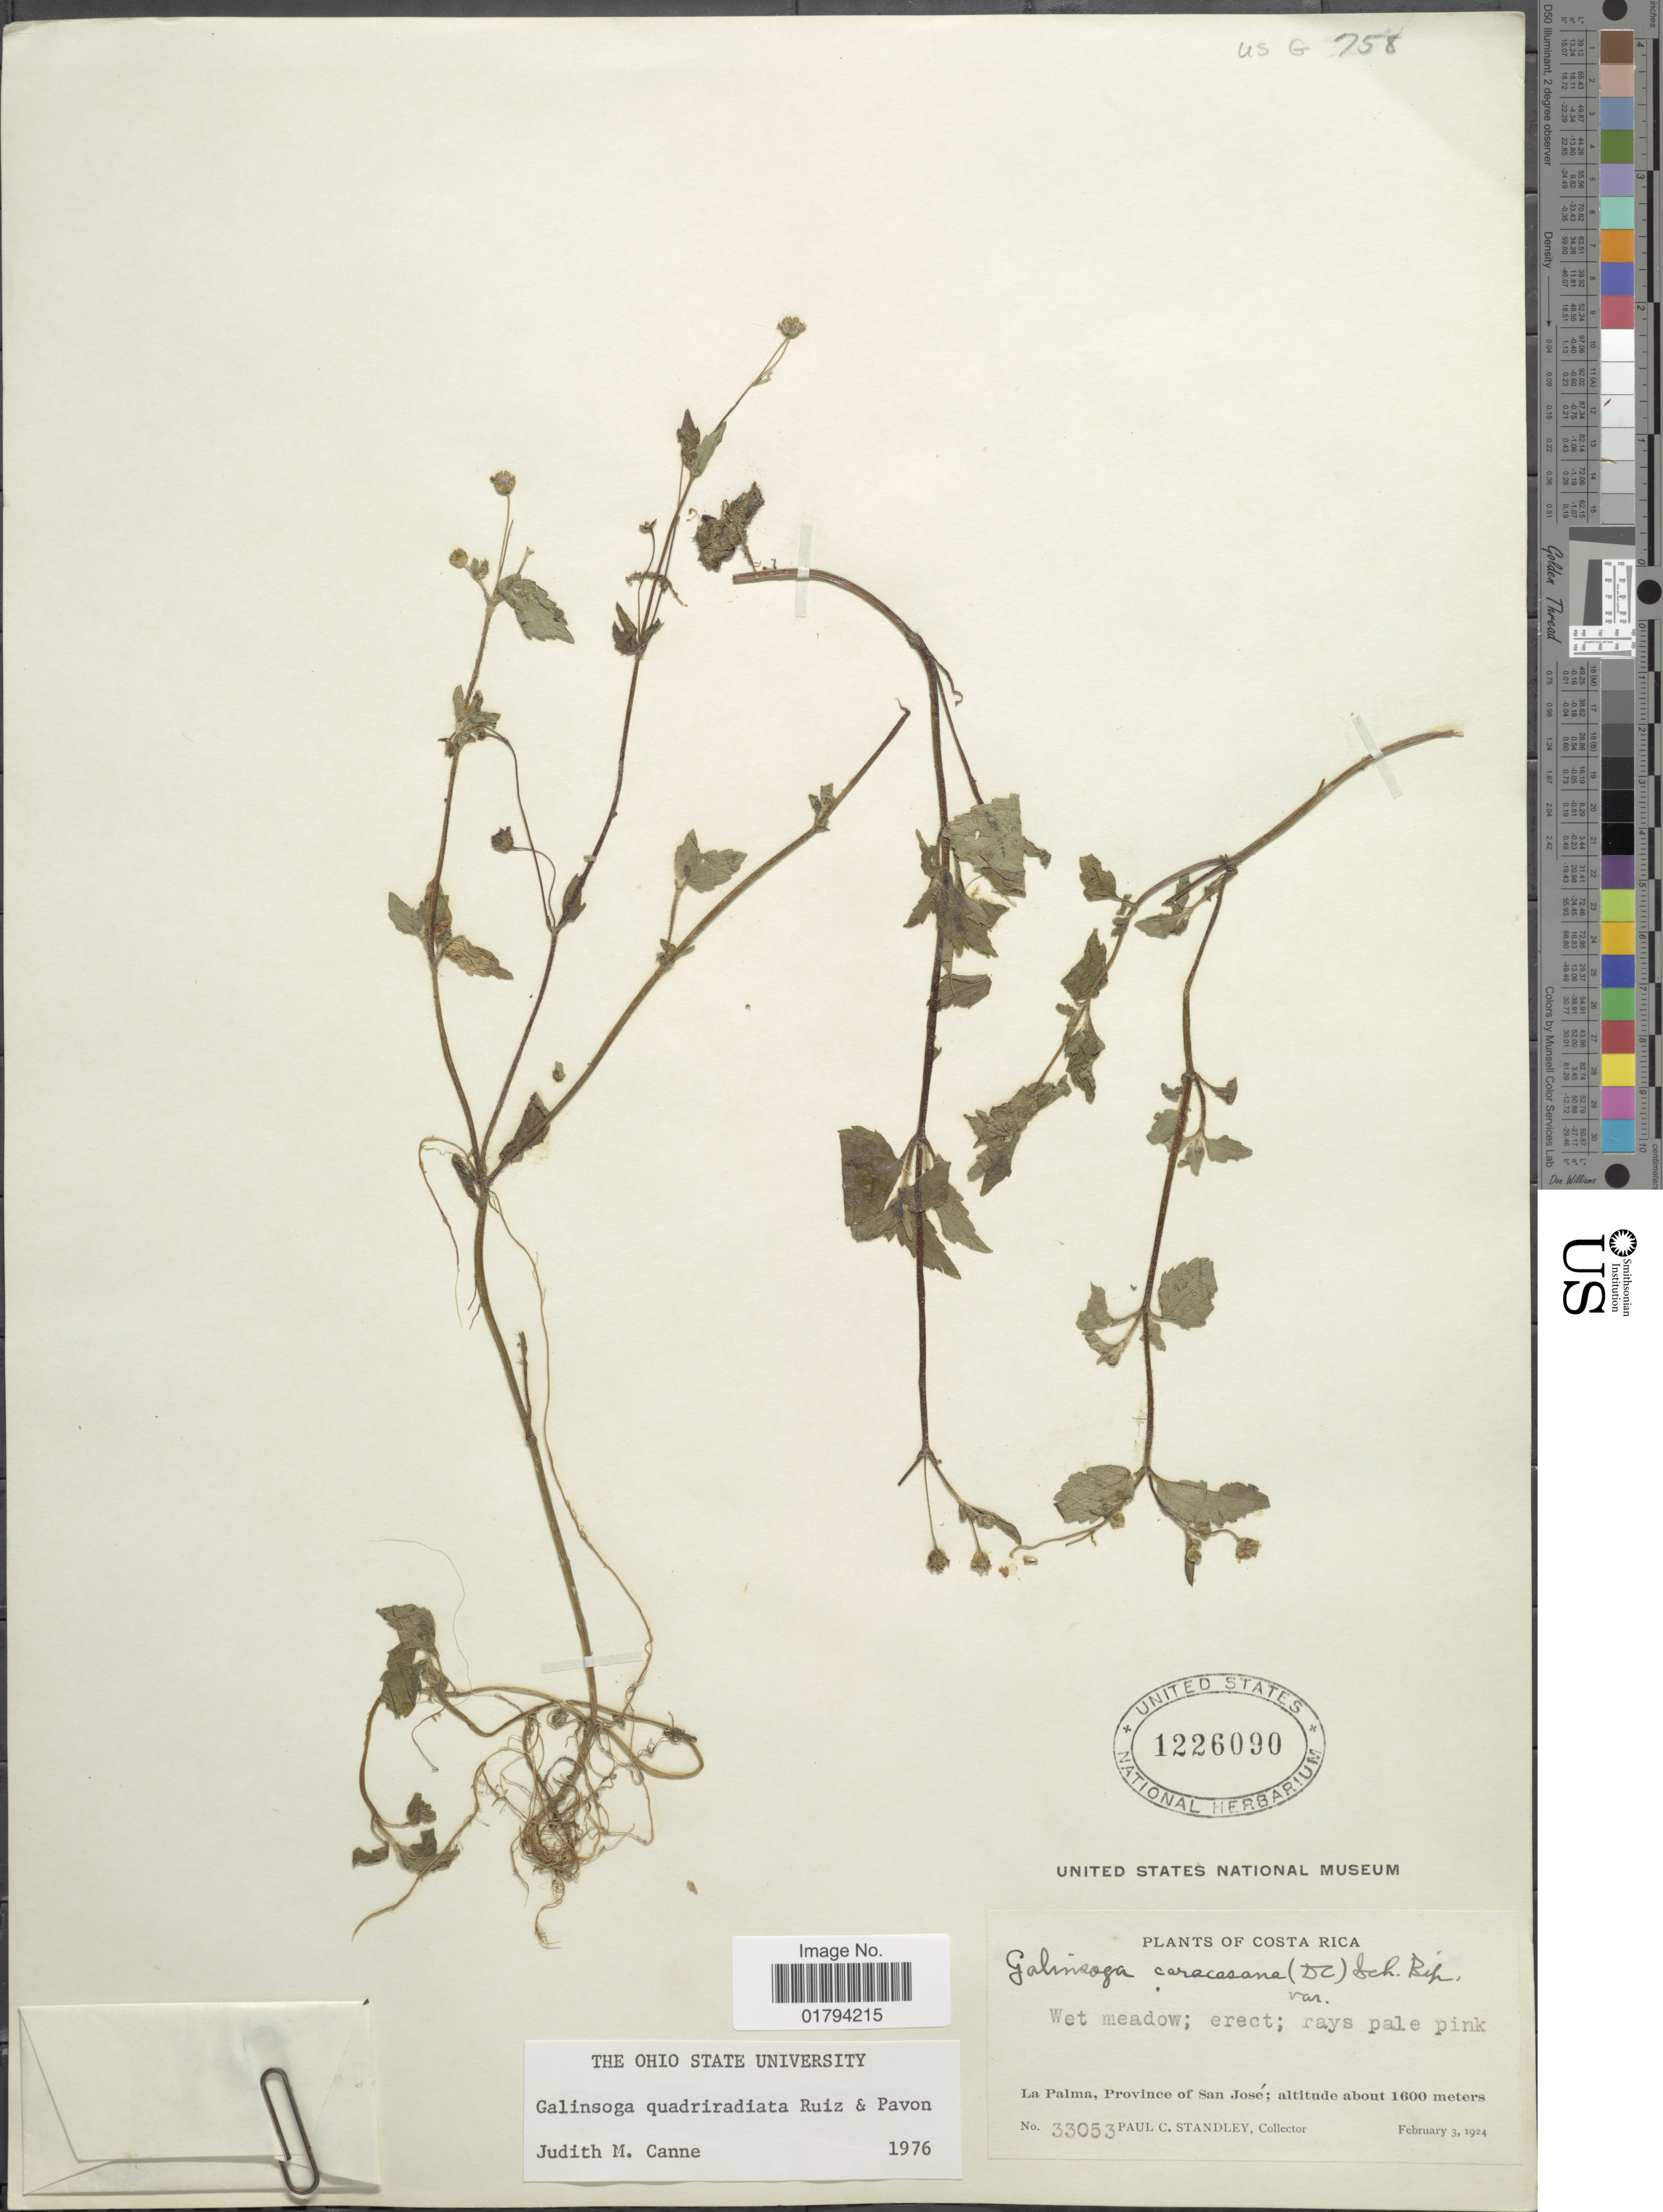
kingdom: Plantae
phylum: Tracheophyta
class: Magnoliopsida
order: Asterales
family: Asteraceae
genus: Galinsoga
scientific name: Galinsoga quadriradiata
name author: Ruiz & Pav.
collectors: P. C. Standley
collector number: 33053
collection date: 1924-02-03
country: Costa Rica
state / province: San José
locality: La Palma.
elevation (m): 1600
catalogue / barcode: US 1226090